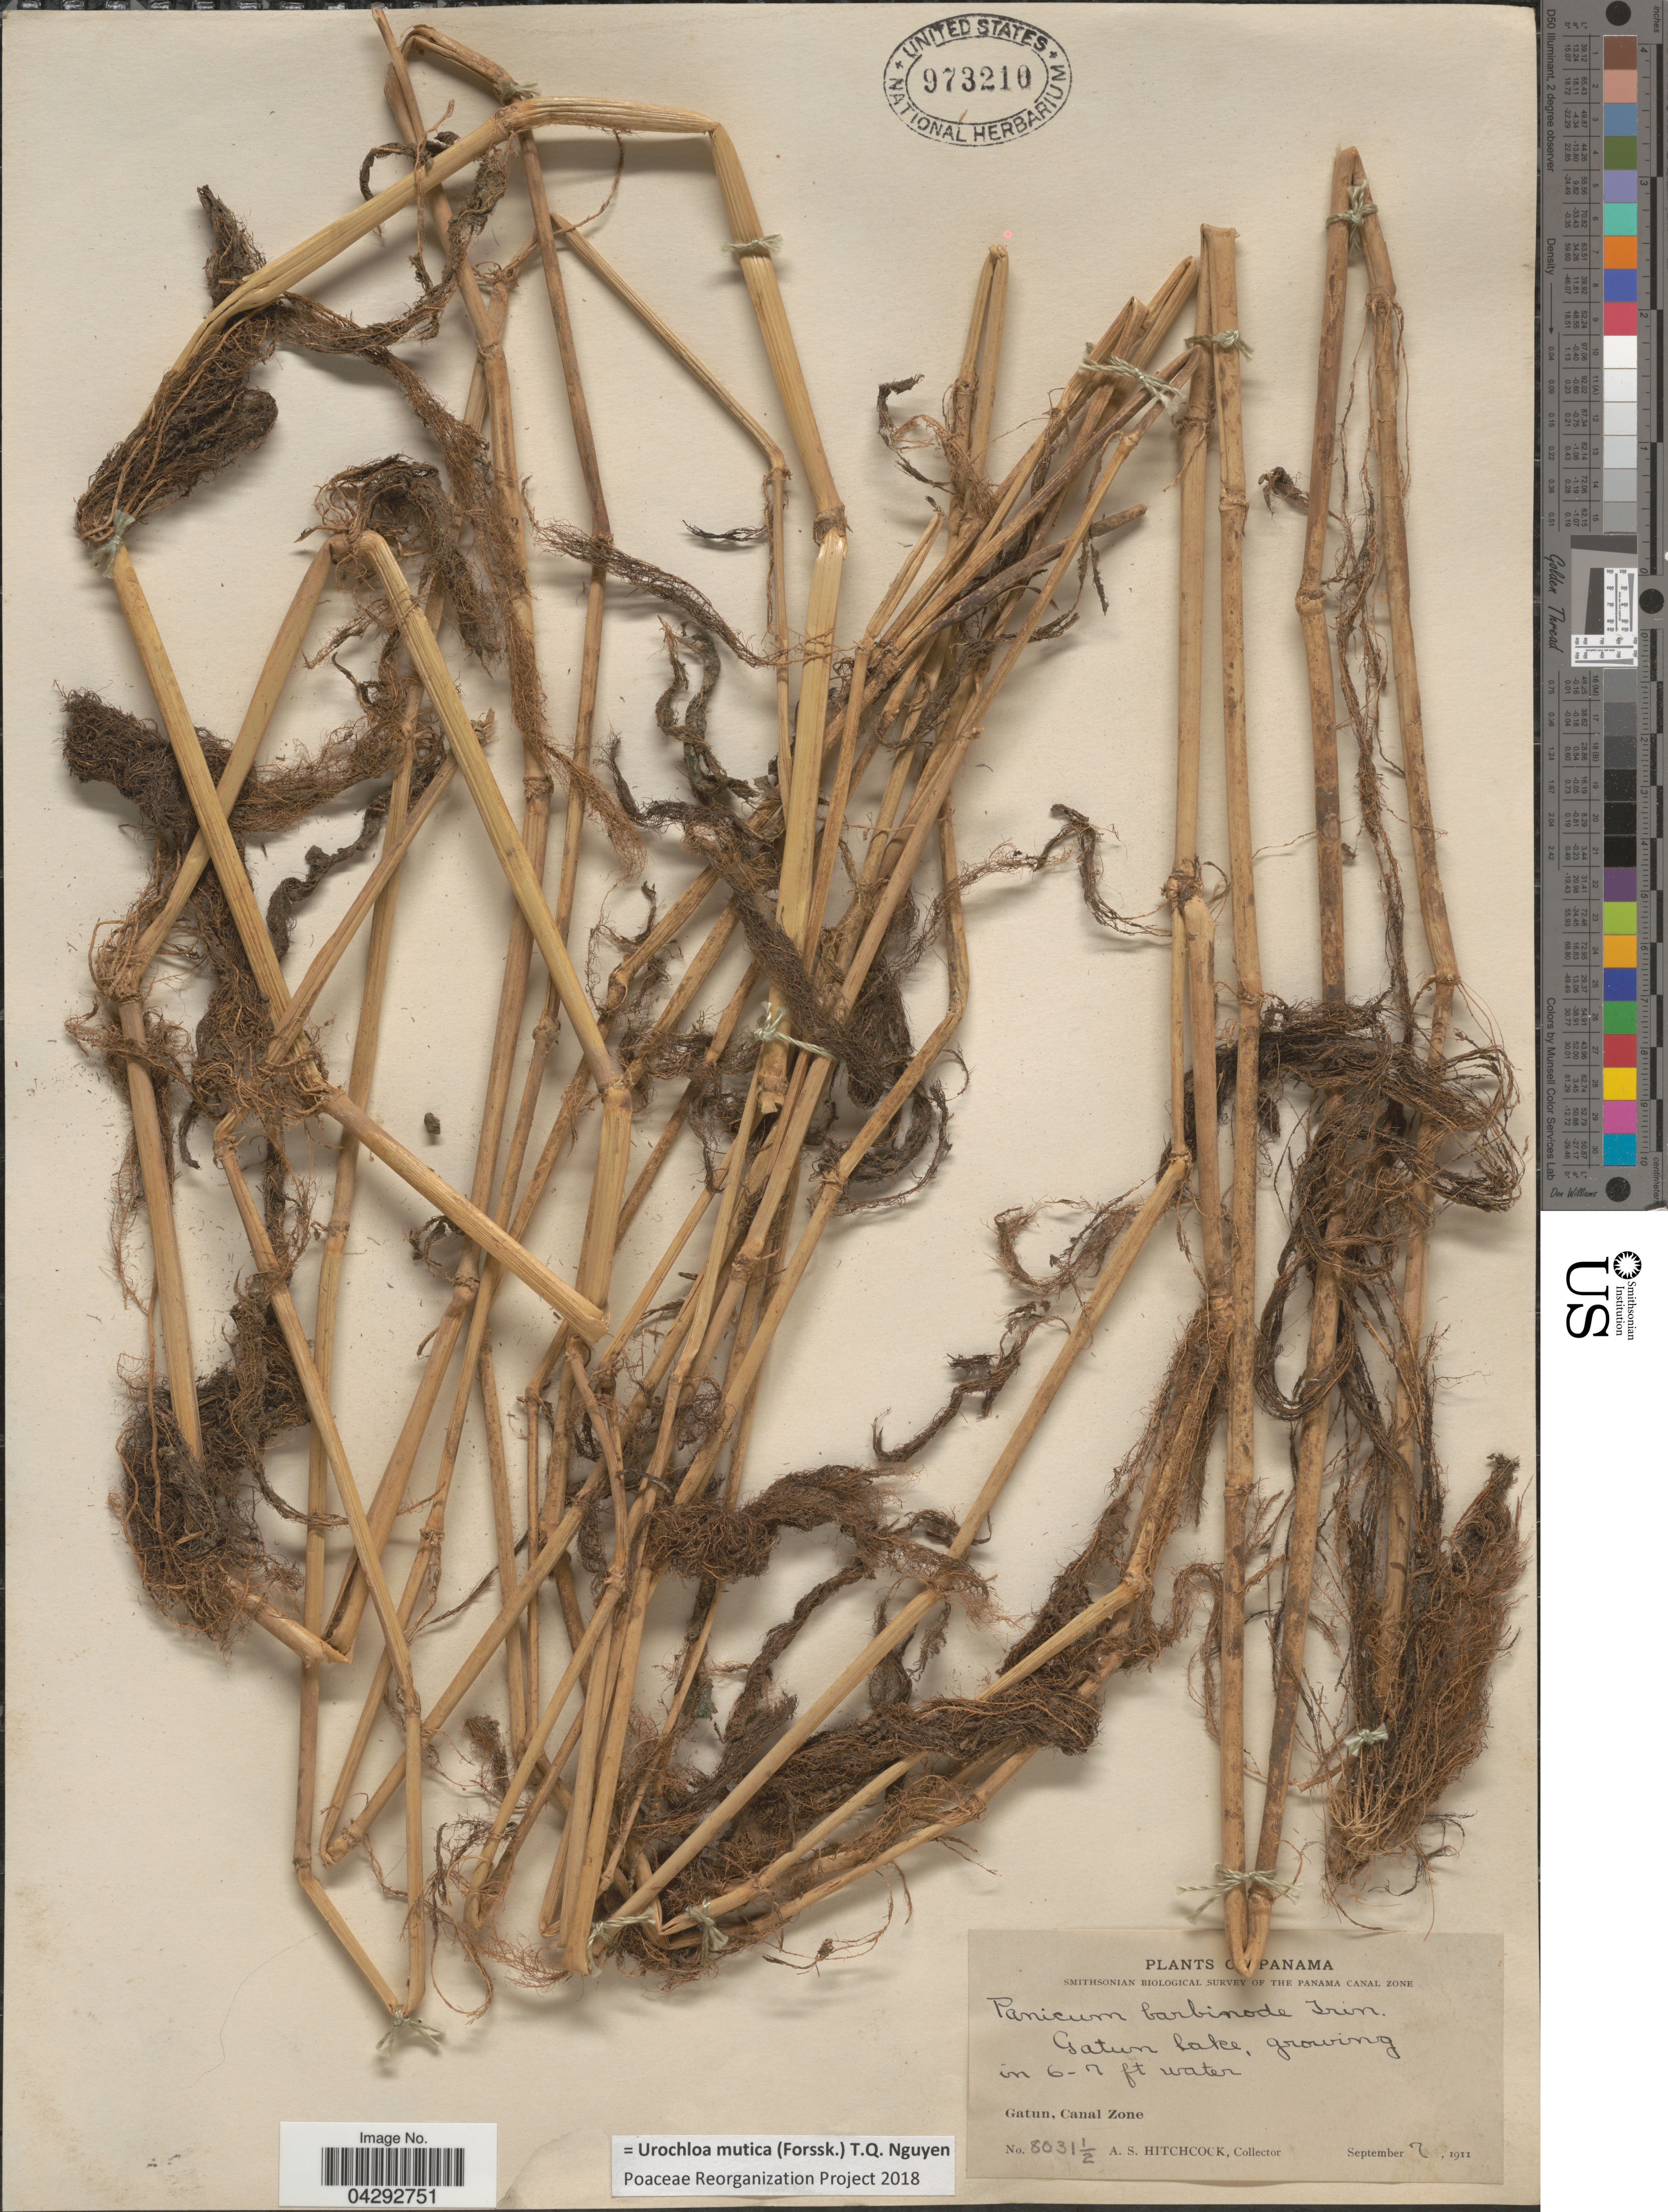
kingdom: Plantae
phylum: Tracheophyta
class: Liliopsida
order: Poales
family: Poaceae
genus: Urochloa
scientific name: Urochloa mutica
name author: (Forssk.) T.Q. Nguyen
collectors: A. S. Hitchcock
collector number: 8031½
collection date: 1911-09-07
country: Panama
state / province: Colón / Panamá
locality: Smithsonian Biological Survey. Gatun lake. Gatun, Canal Zone.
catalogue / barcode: US 973210